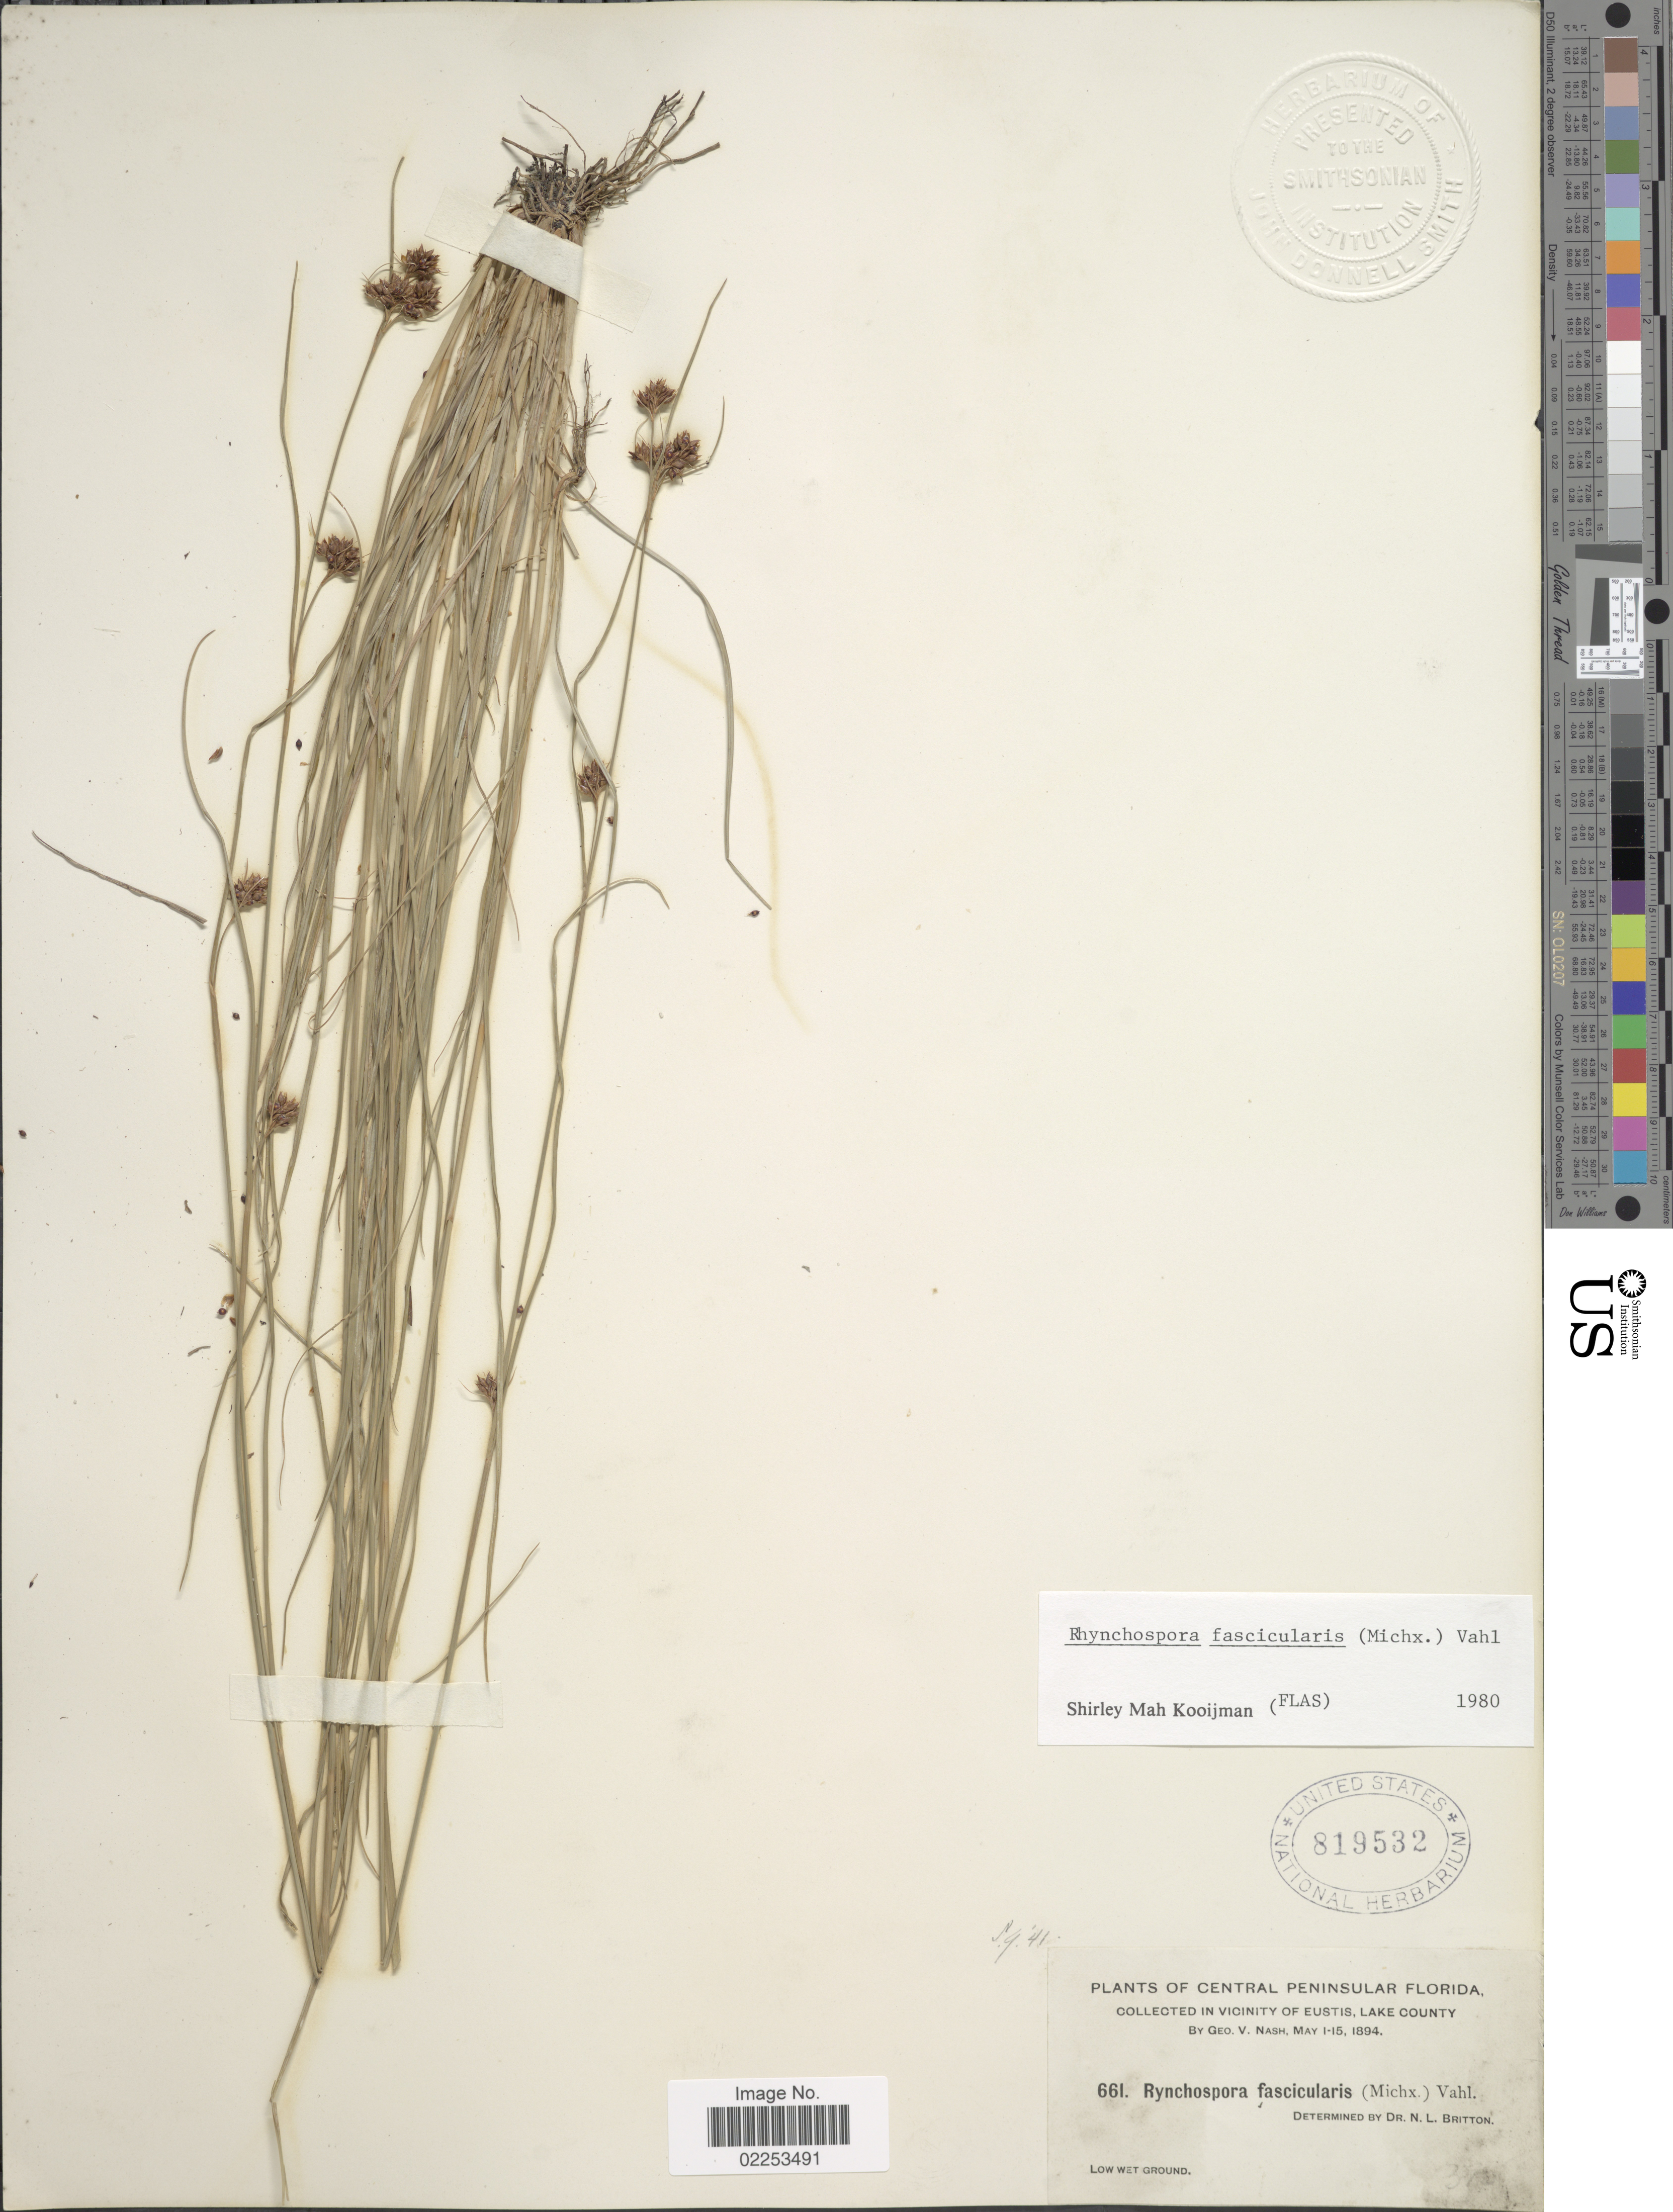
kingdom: Plantae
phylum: Tracheophyta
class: Liliopsida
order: Poales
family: Cyperaceae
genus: Rhynchospora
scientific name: Rhynchospora fascicularis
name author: (Michx.) Vahl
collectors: G. V. Nash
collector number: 661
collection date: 1894-05-01/1894-05-15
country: United States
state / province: Florida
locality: Central Peninsular Florida, Vicinity of Eustis, Lake County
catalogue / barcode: US 819532